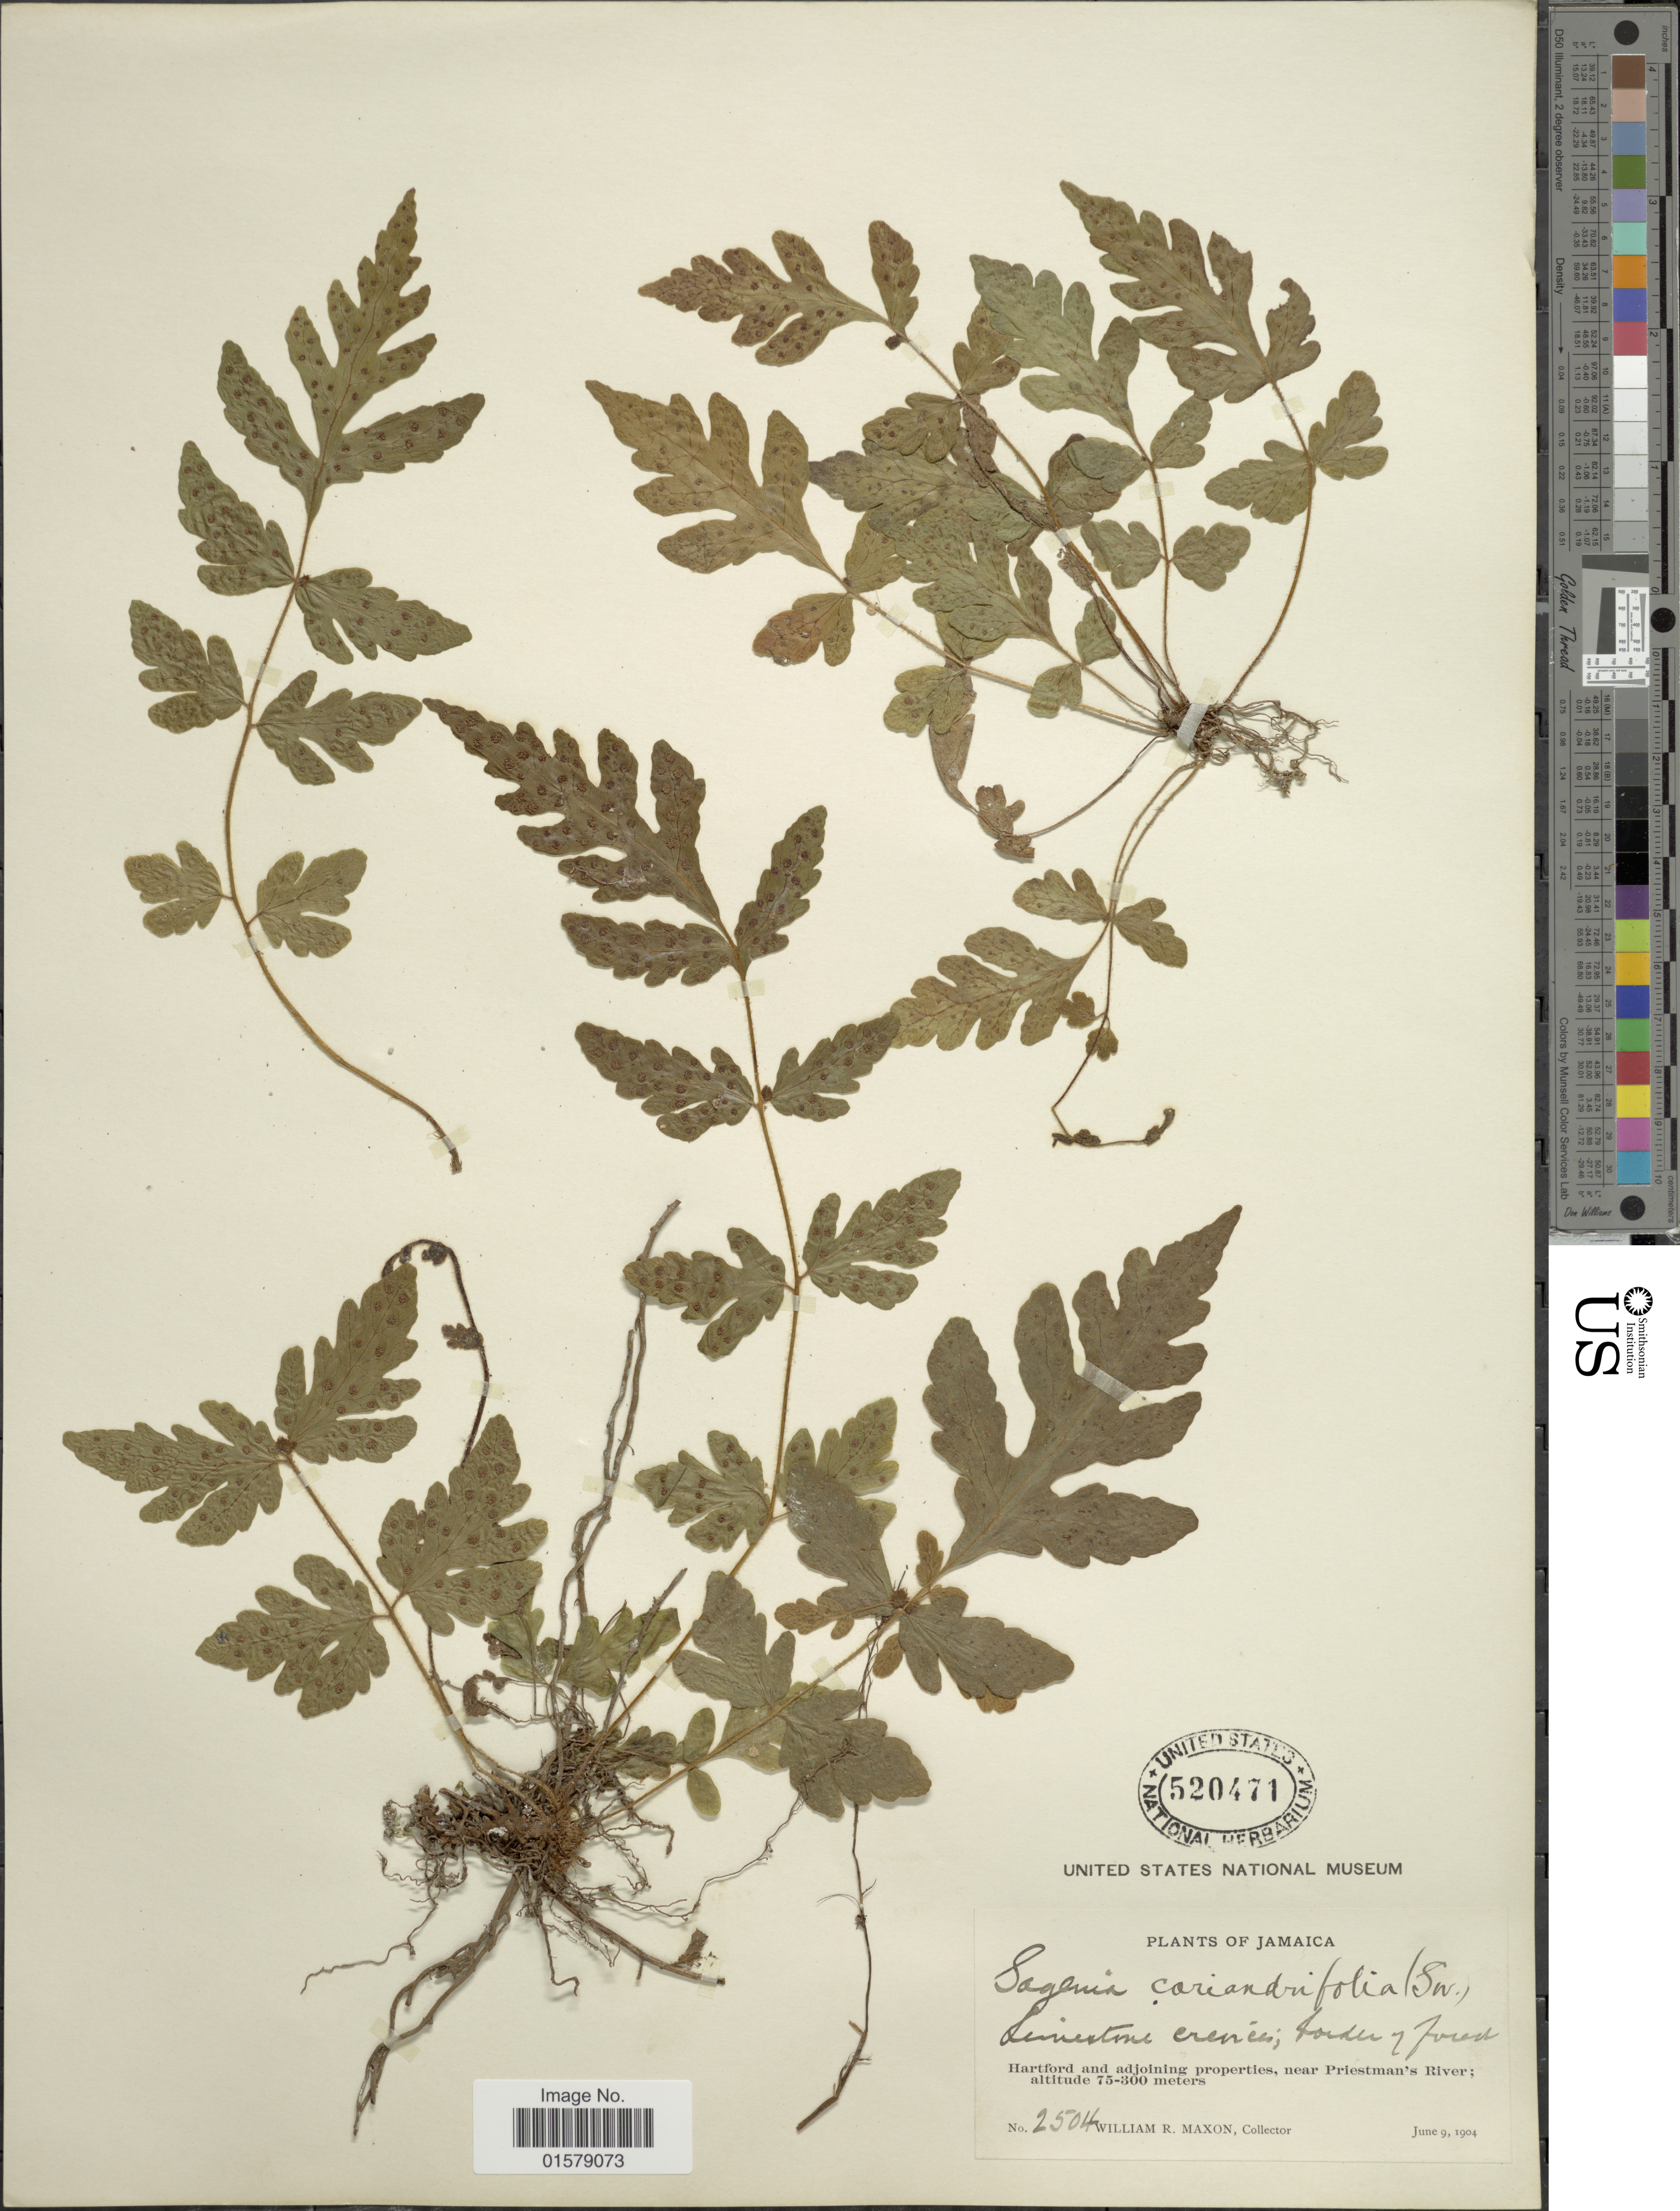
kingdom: Plantae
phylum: Tracheophyta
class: Polypodiopsida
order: Polypodiales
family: Tectariaceae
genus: Tectaria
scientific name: Tectaria coriandrifolia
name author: Underw.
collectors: W. R. Maxon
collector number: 2504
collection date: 1904-06-09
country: Jamaica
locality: Hartford and adjoining properties, near Priestman's River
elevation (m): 75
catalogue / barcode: US 520471